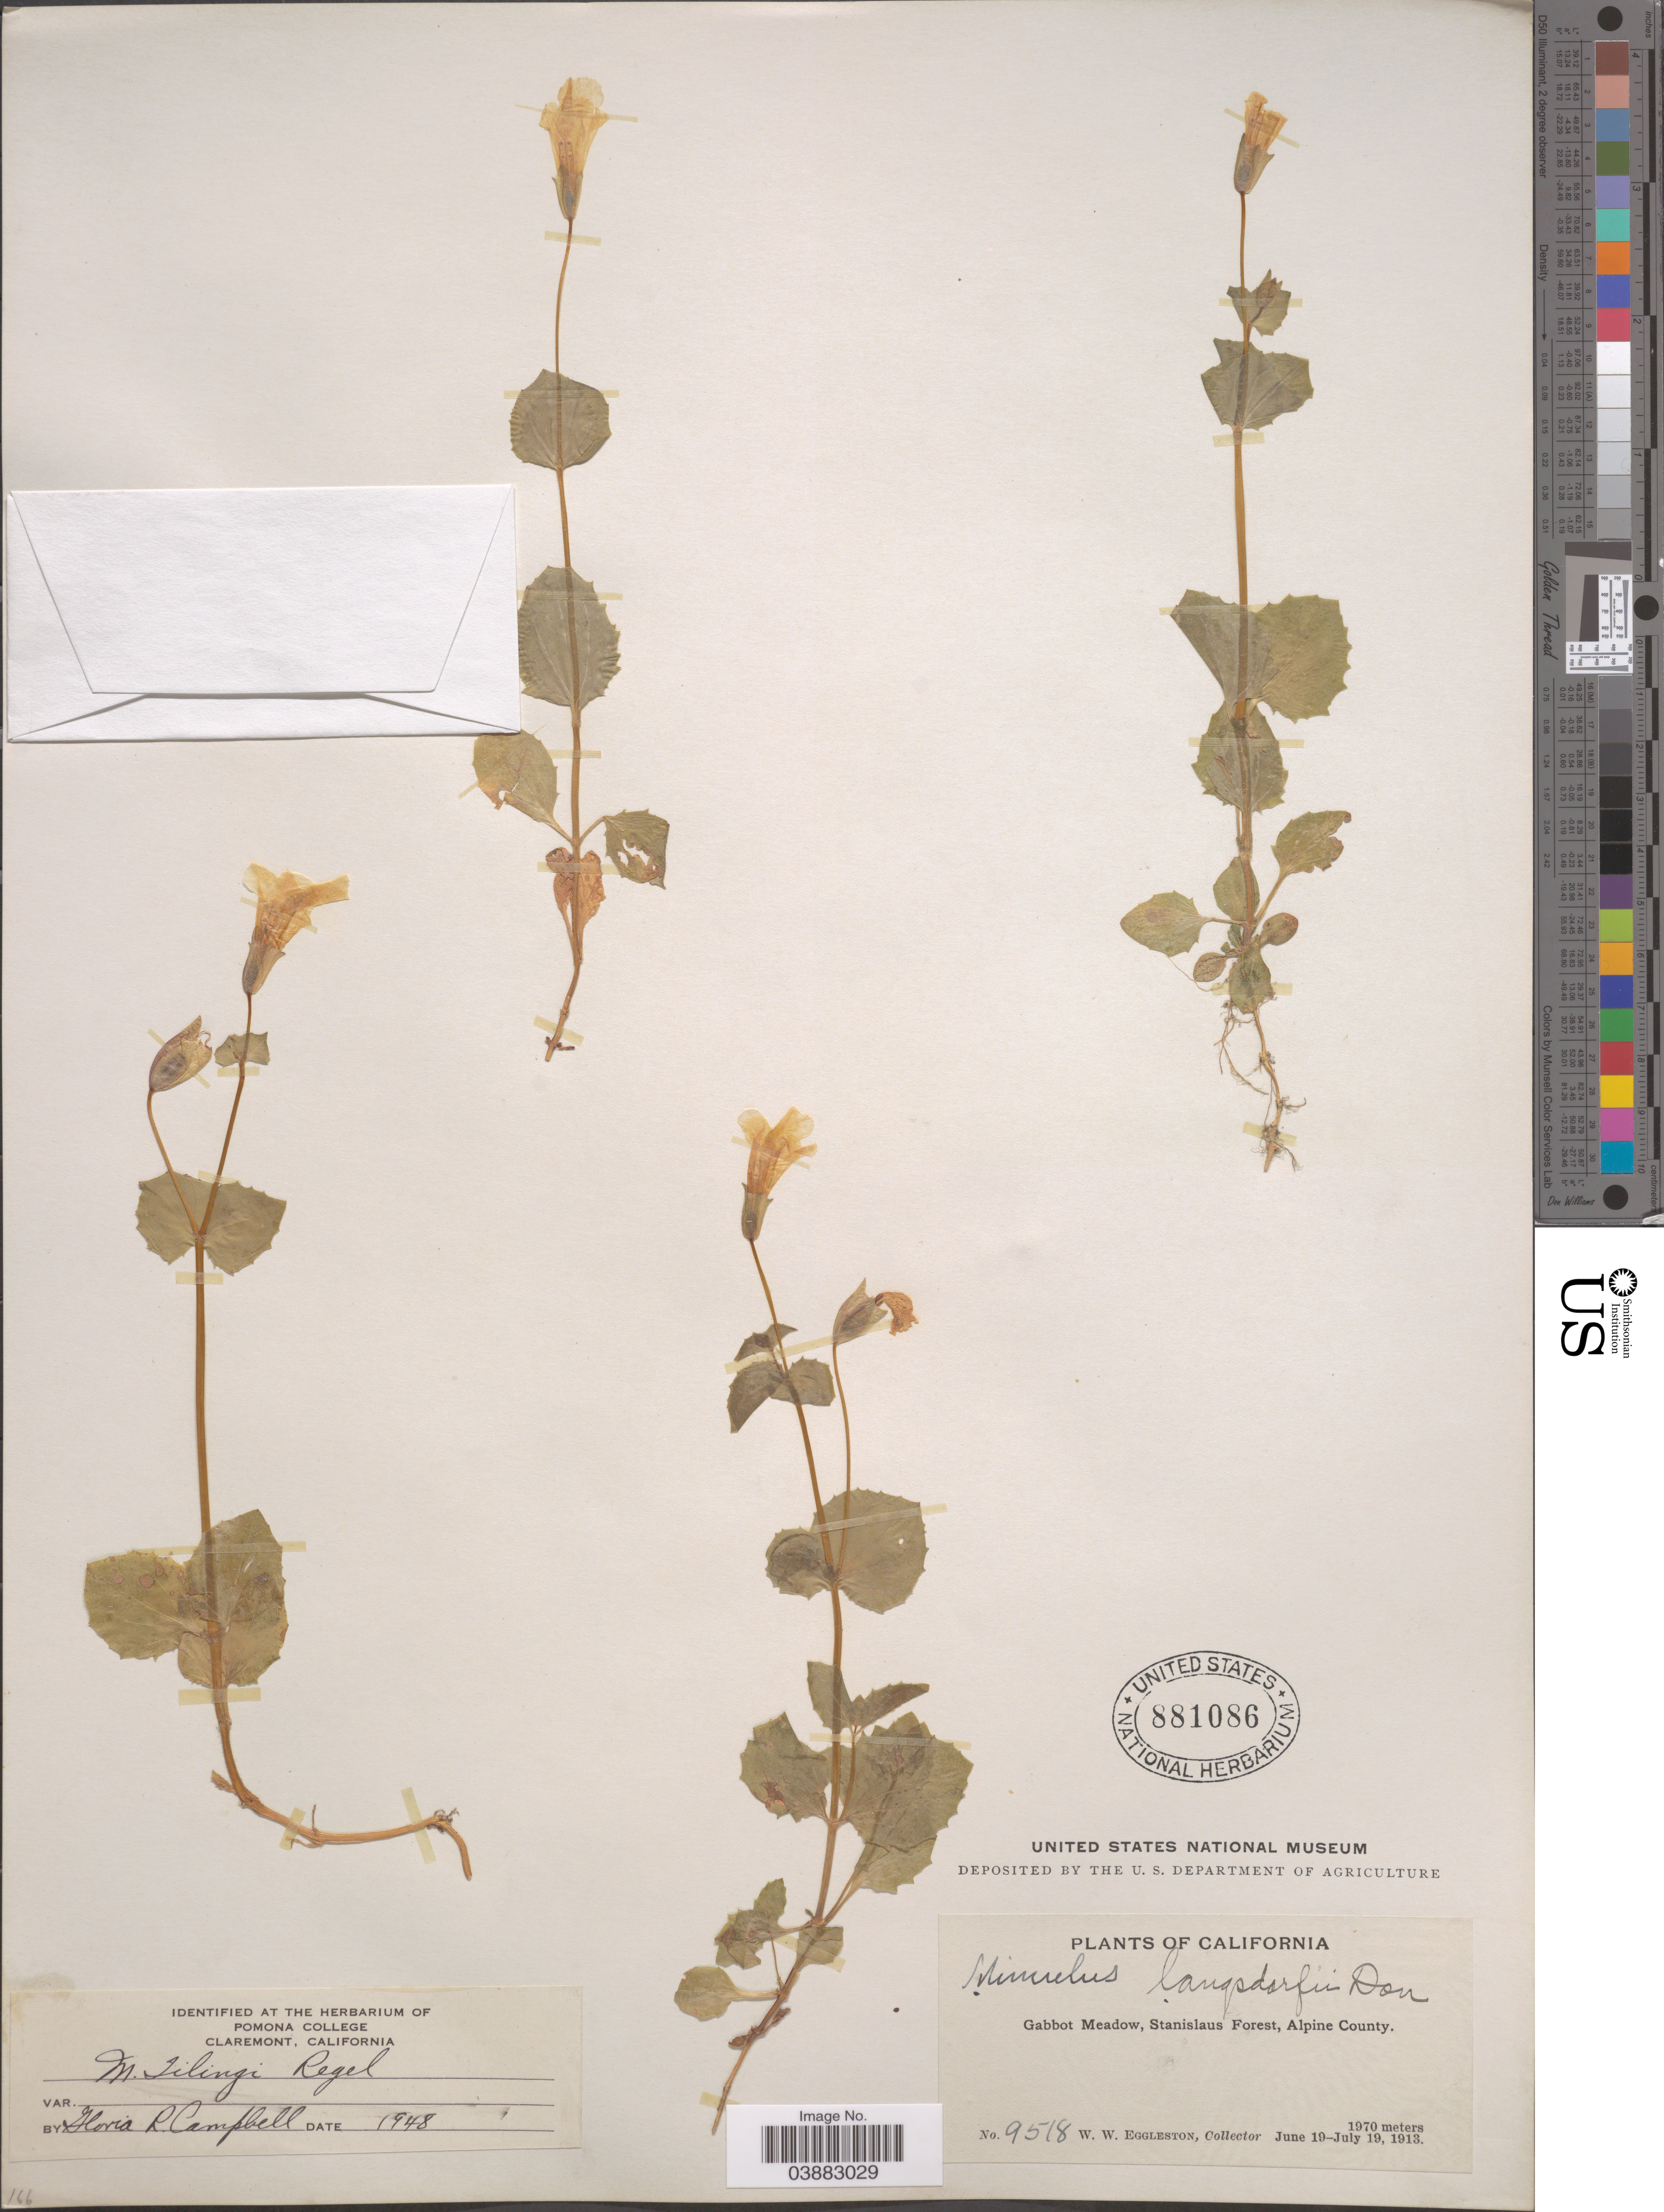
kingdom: Plantae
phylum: Tracheophyta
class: Magnoliopsida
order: Lamiales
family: Phrymaceae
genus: Mimulus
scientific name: Mimulus tilingii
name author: Regel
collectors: W. W. Eggleston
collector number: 9518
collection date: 1913-06-19/1913-07-19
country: United States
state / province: California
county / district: Alpine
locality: Gabbot Meadow, Stanislaus Forest, Alpine County.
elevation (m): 1970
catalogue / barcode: US 881086